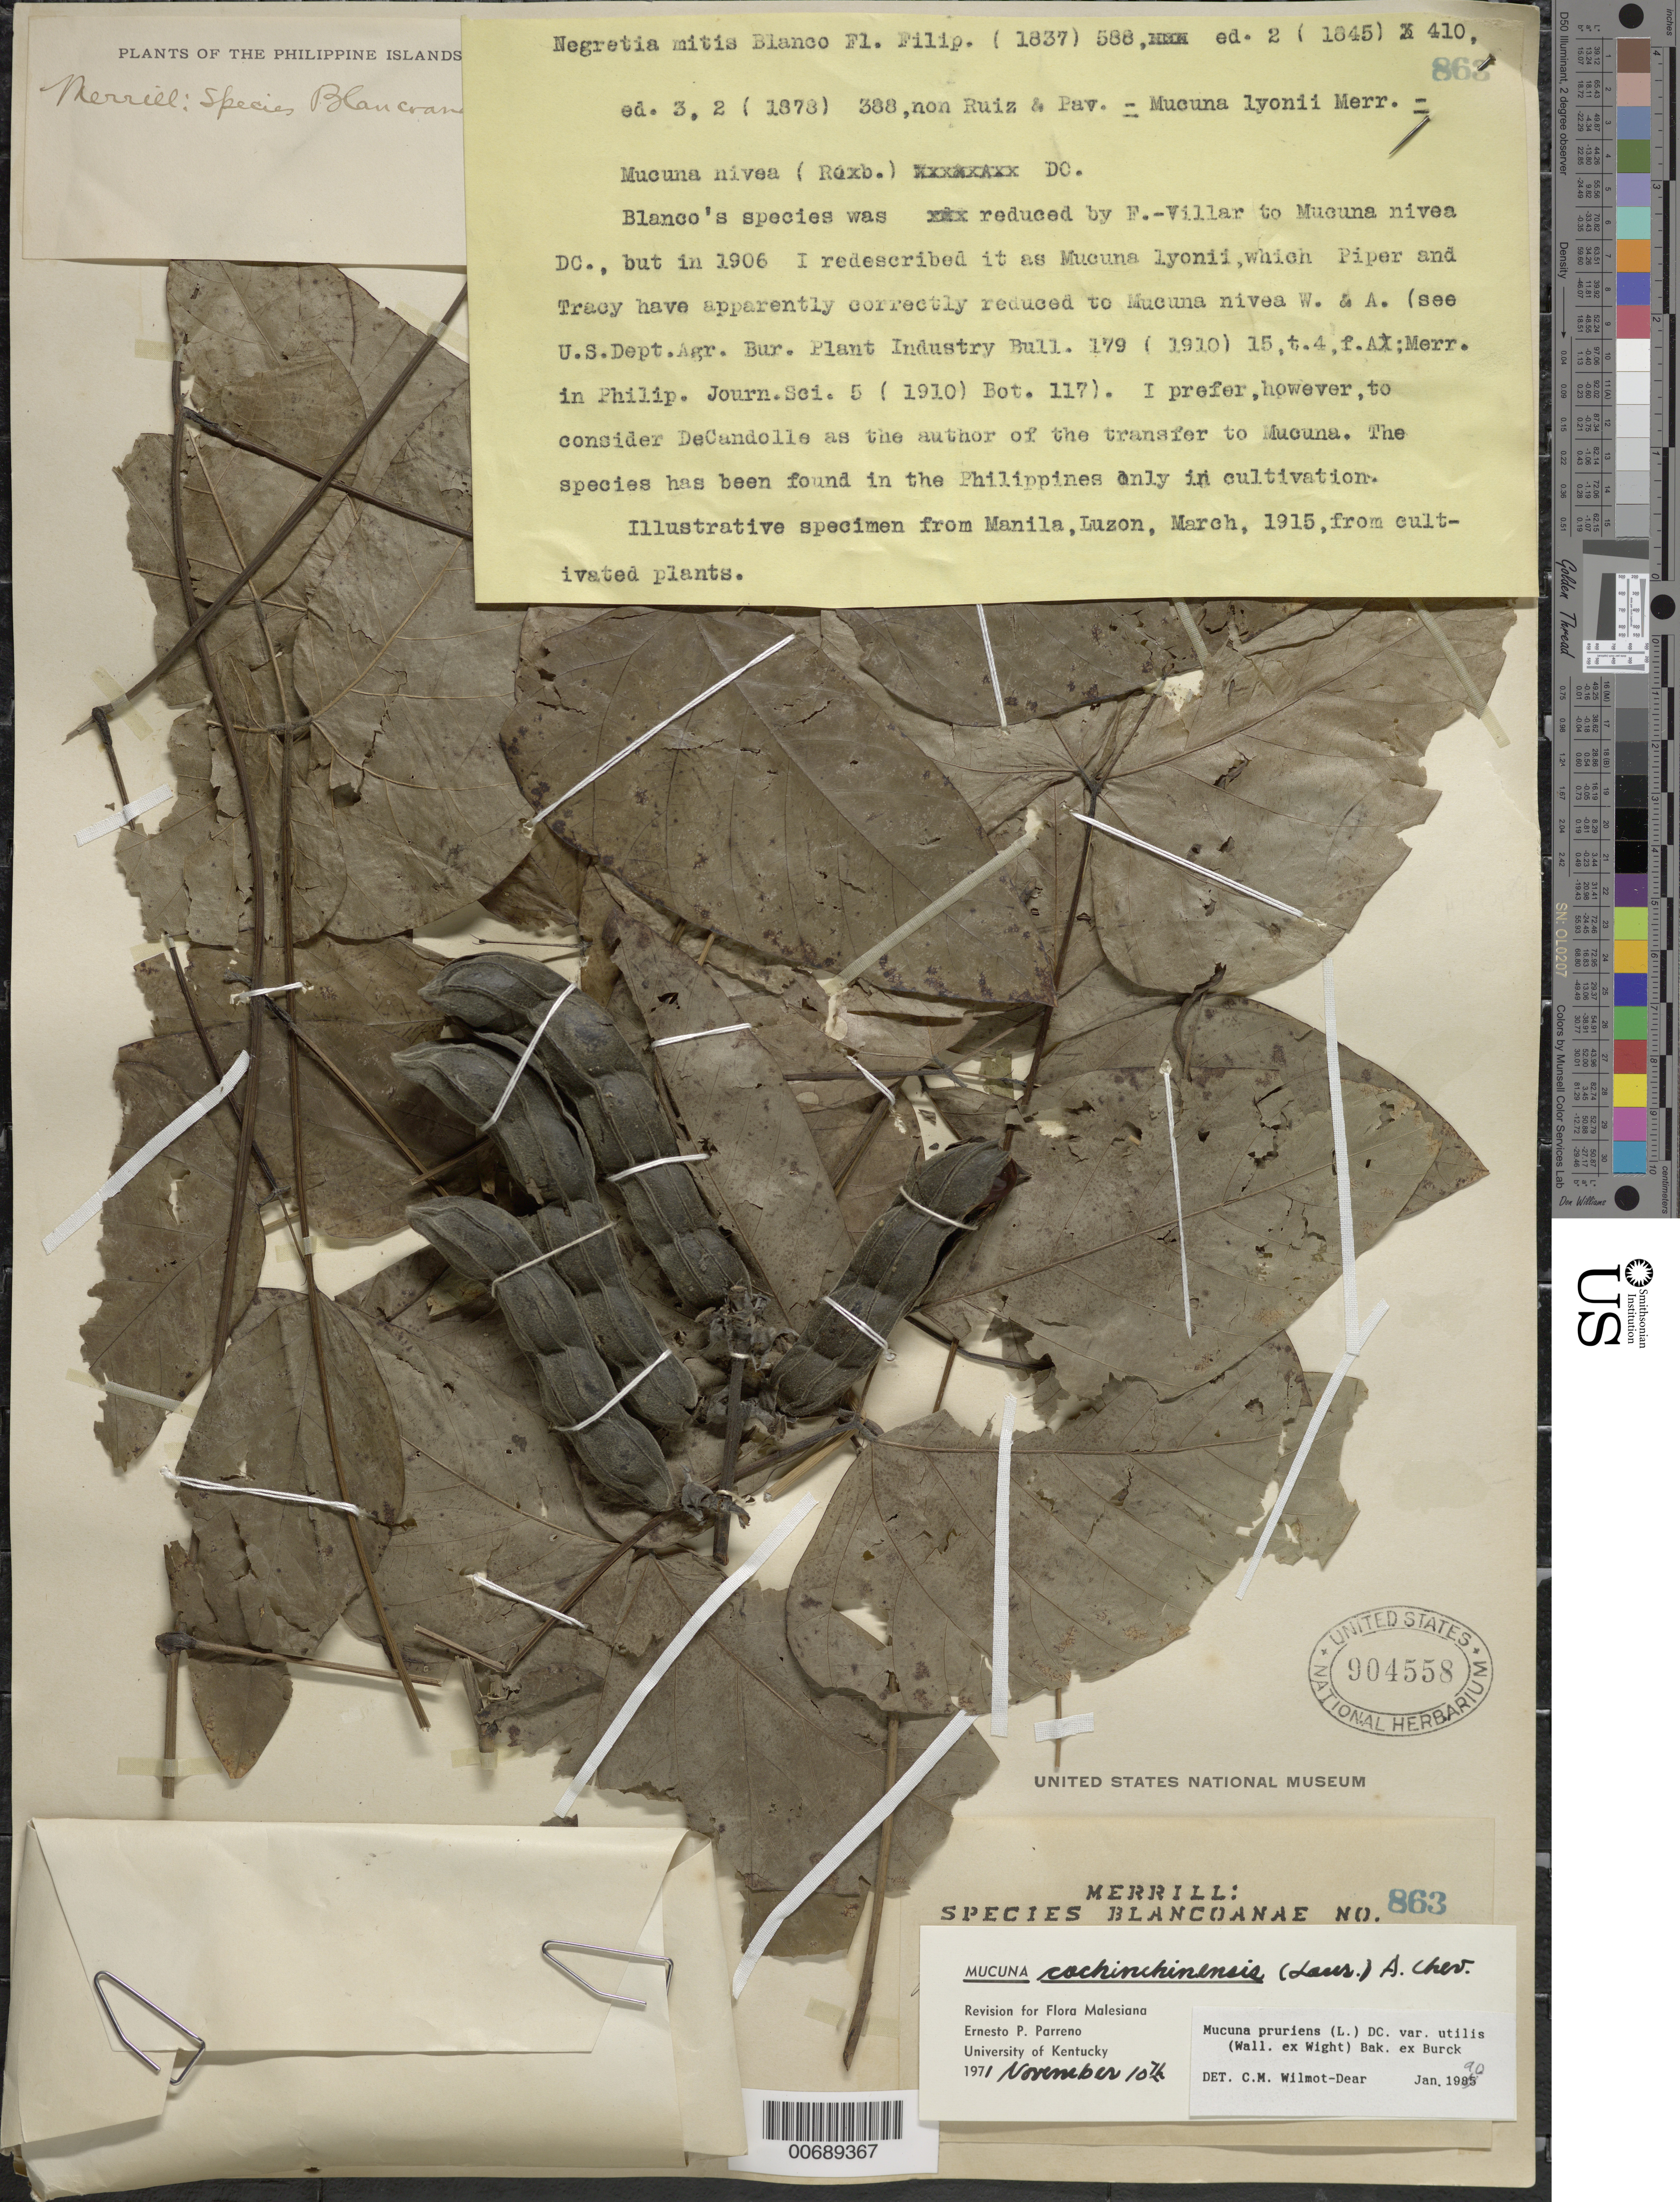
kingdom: Plantae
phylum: Tracheophyta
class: Magnoliopsida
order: Fabales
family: Fabaceae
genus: Mucuna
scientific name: Mucuna pruriens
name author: (L.) DC.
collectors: E. D. Merrill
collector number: Sp. Blancoan. 0863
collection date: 1915-03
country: Philippines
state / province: National Capital Region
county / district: Manila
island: Luzon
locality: Manila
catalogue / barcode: US 904558